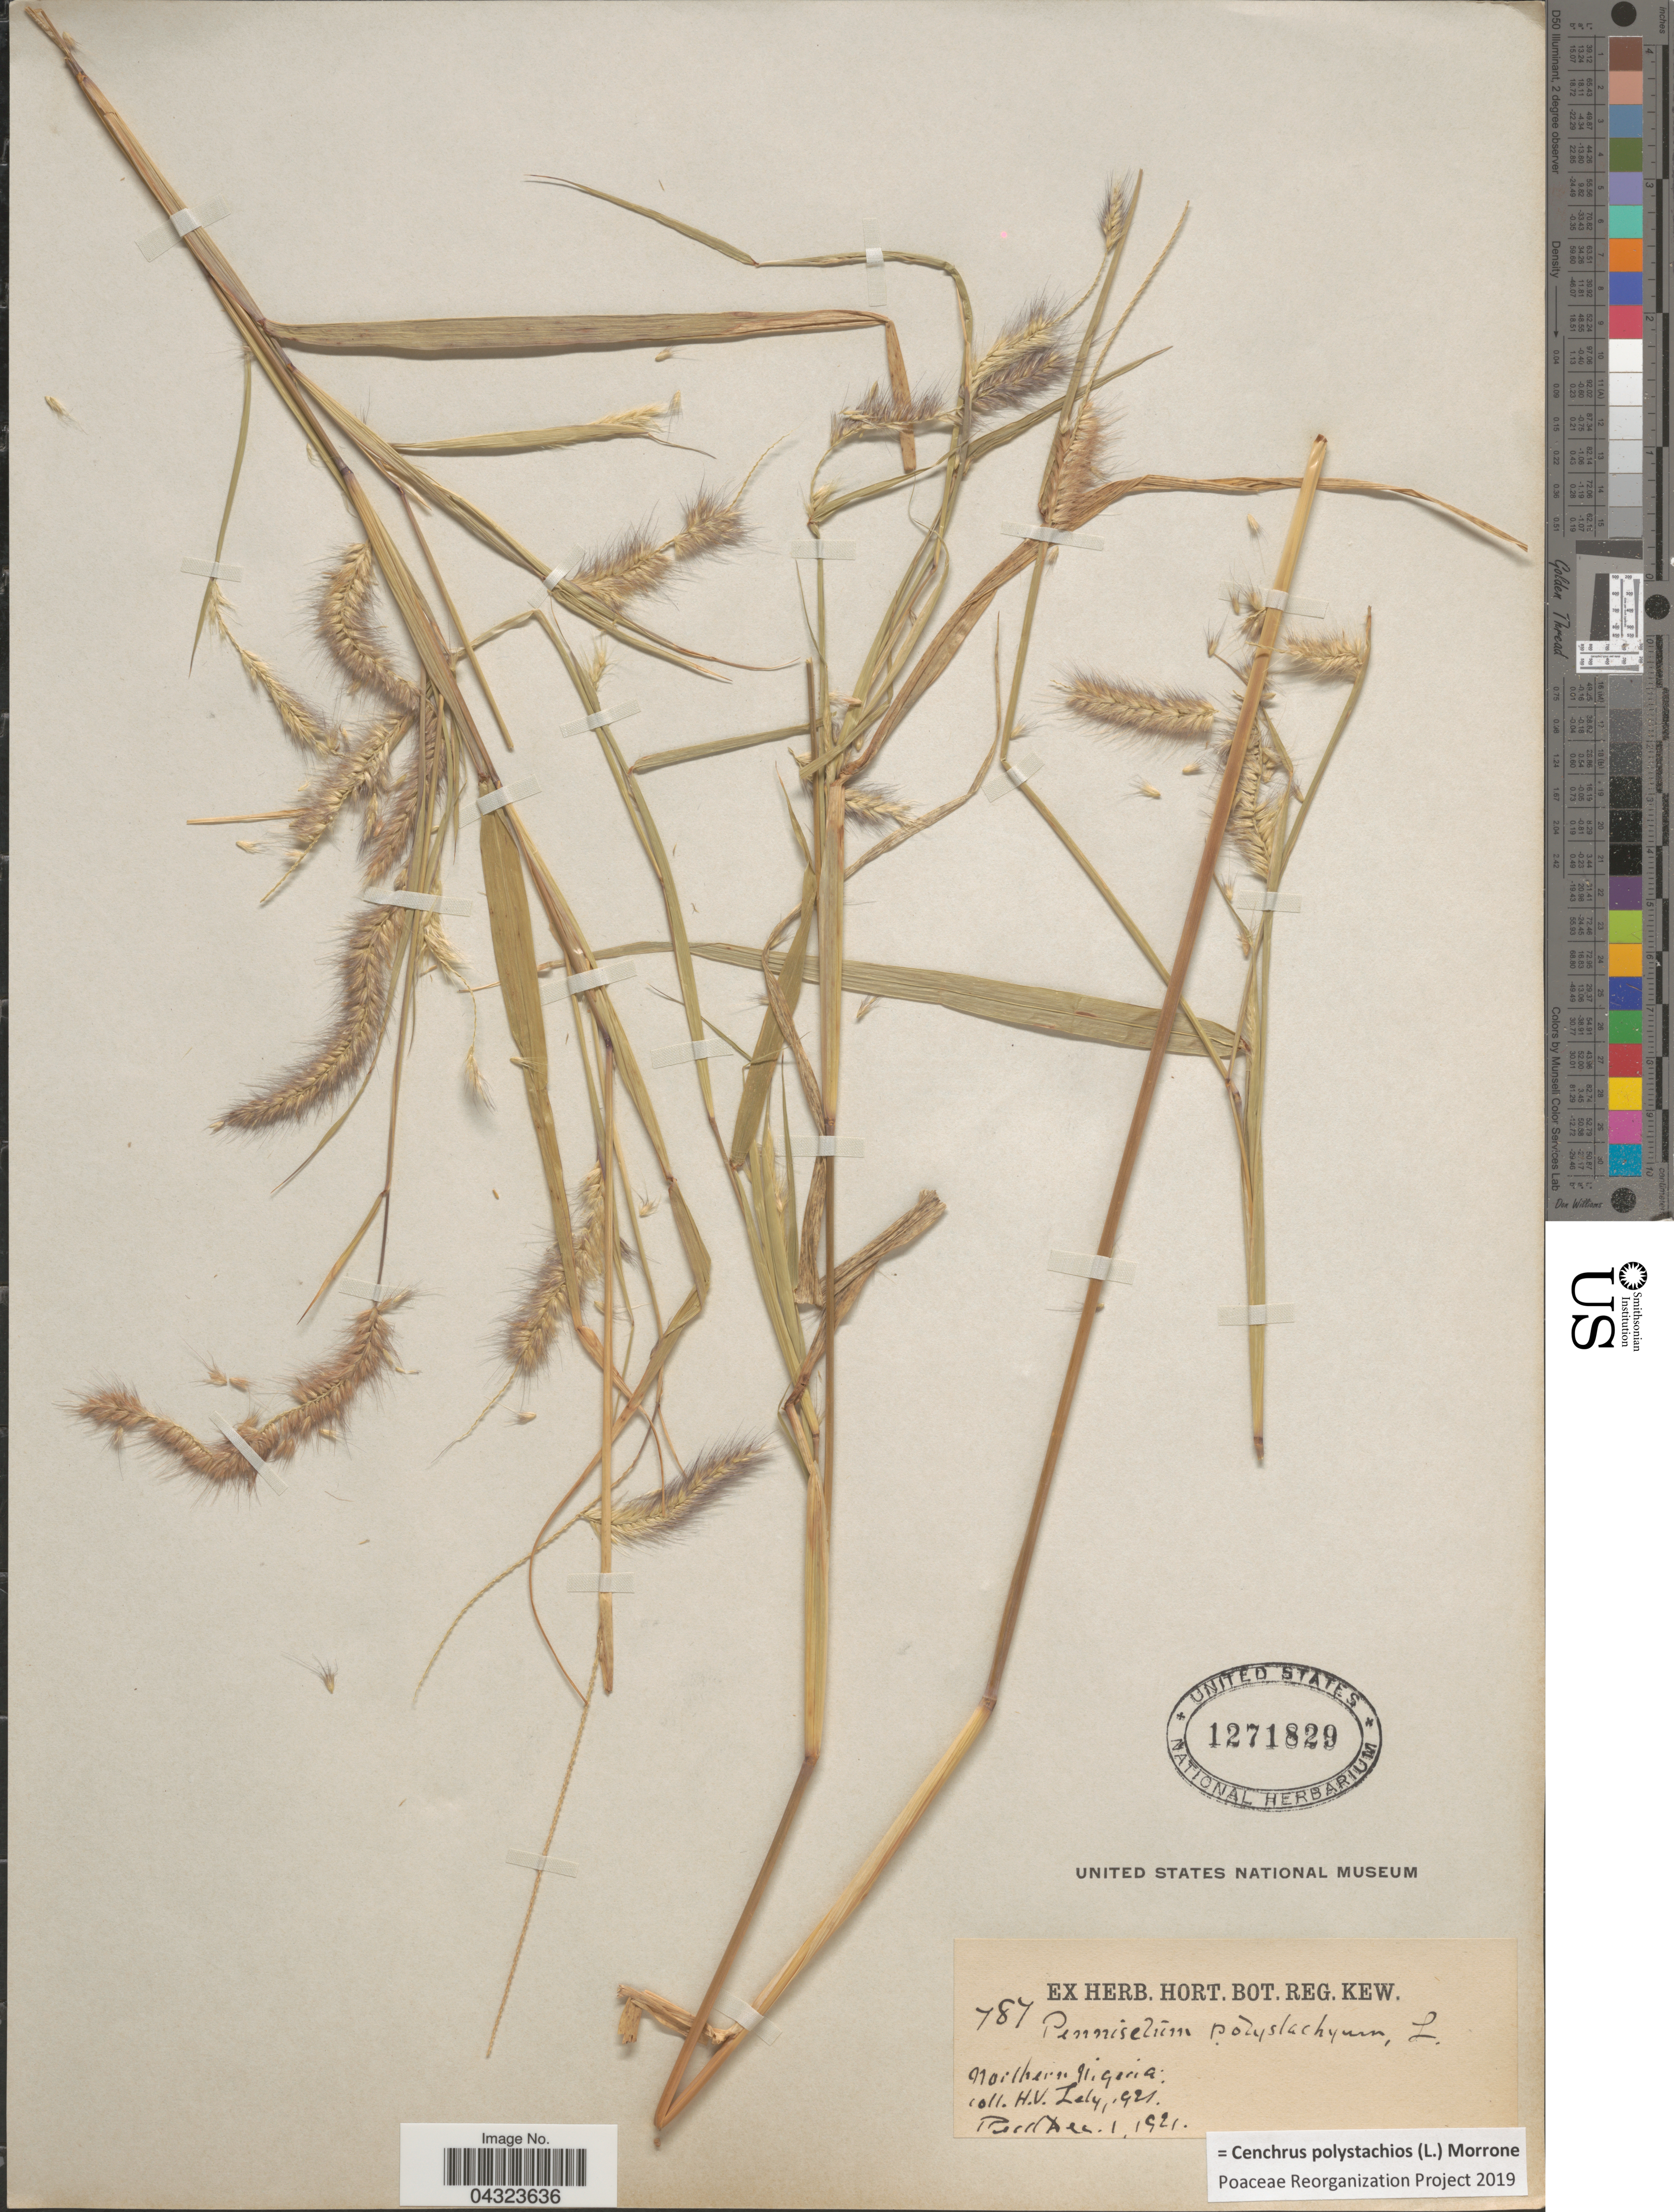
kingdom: Plantae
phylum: Tracheophyta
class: Liliopsida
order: Poales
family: Poaceae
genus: Cenchrus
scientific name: Cenchrus polystachios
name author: (L.) Morrone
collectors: H. Lely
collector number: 787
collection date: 1921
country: Nigeria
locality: Northern Nigeria.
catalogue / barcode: US 1271829